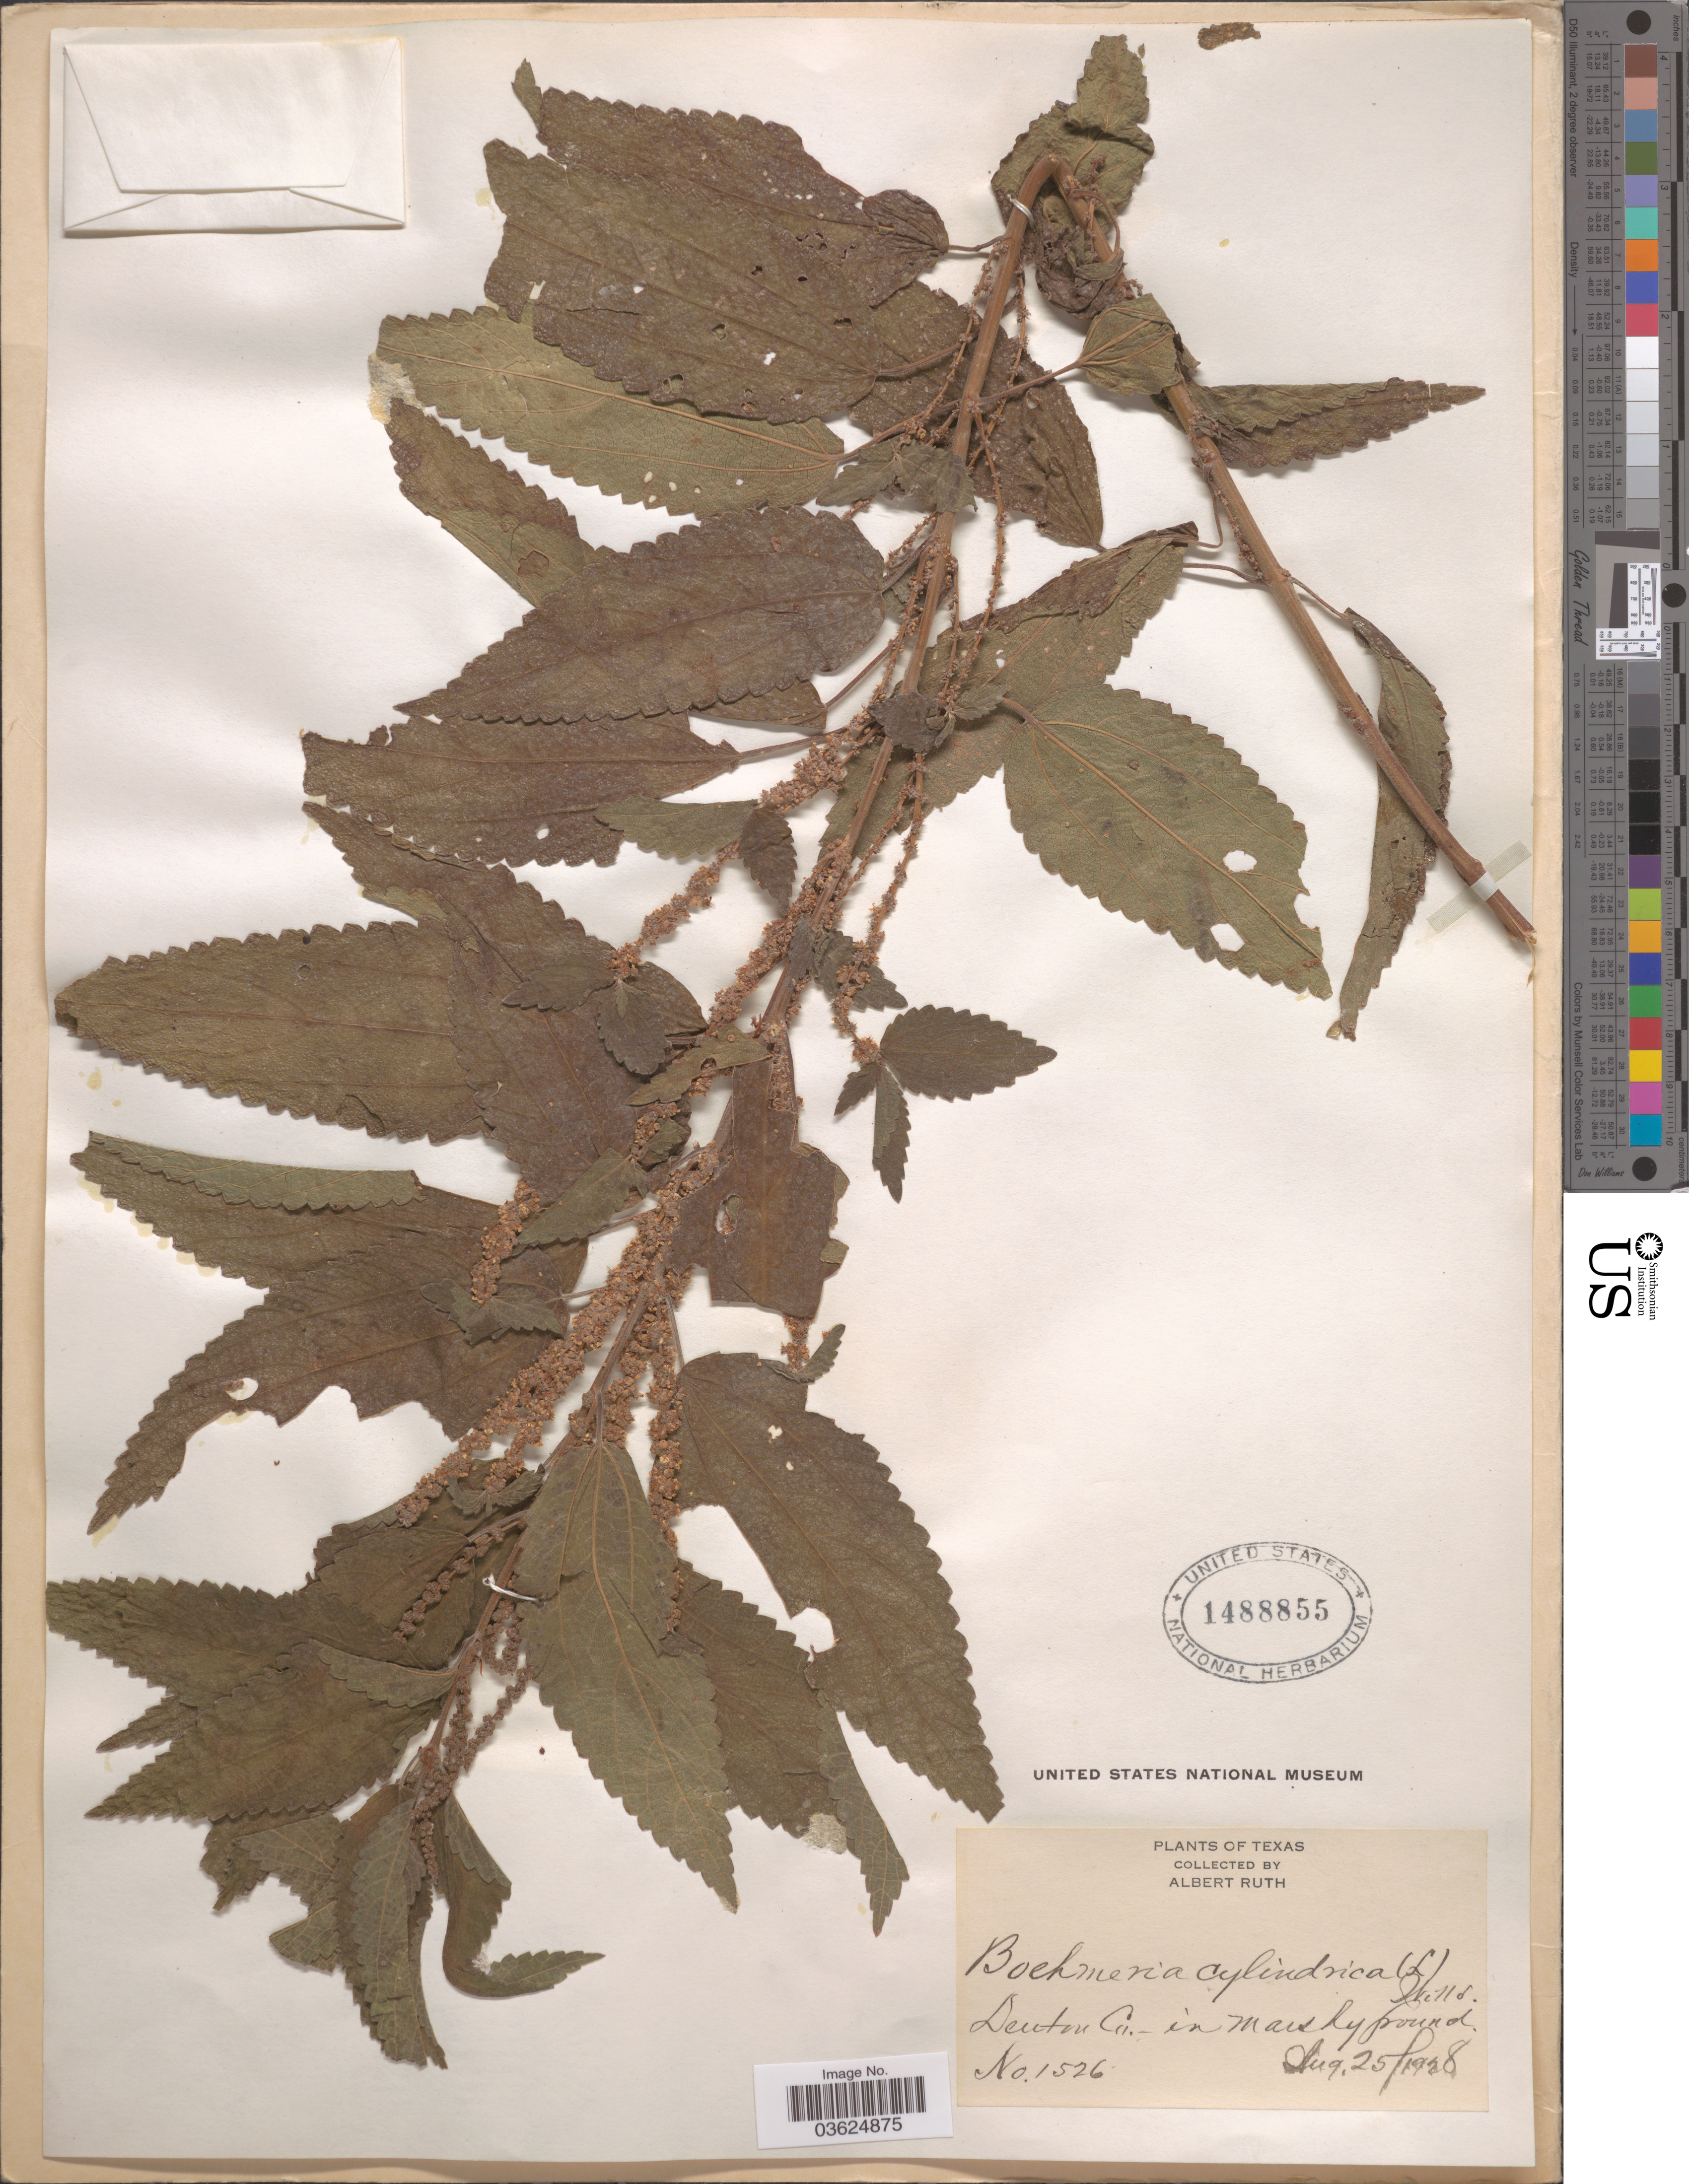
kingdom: Plantae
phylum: Tracheophyta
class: Magnoliopsida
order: Rosales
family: Urticaceae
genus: Boehmeria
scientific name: Boehmeria cylindrica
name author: (L.) Sw.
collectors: A. Ruth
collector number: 1526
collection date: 1928-08-25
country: United States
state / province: Texas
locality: Denton Co.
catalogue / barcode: US 1488855